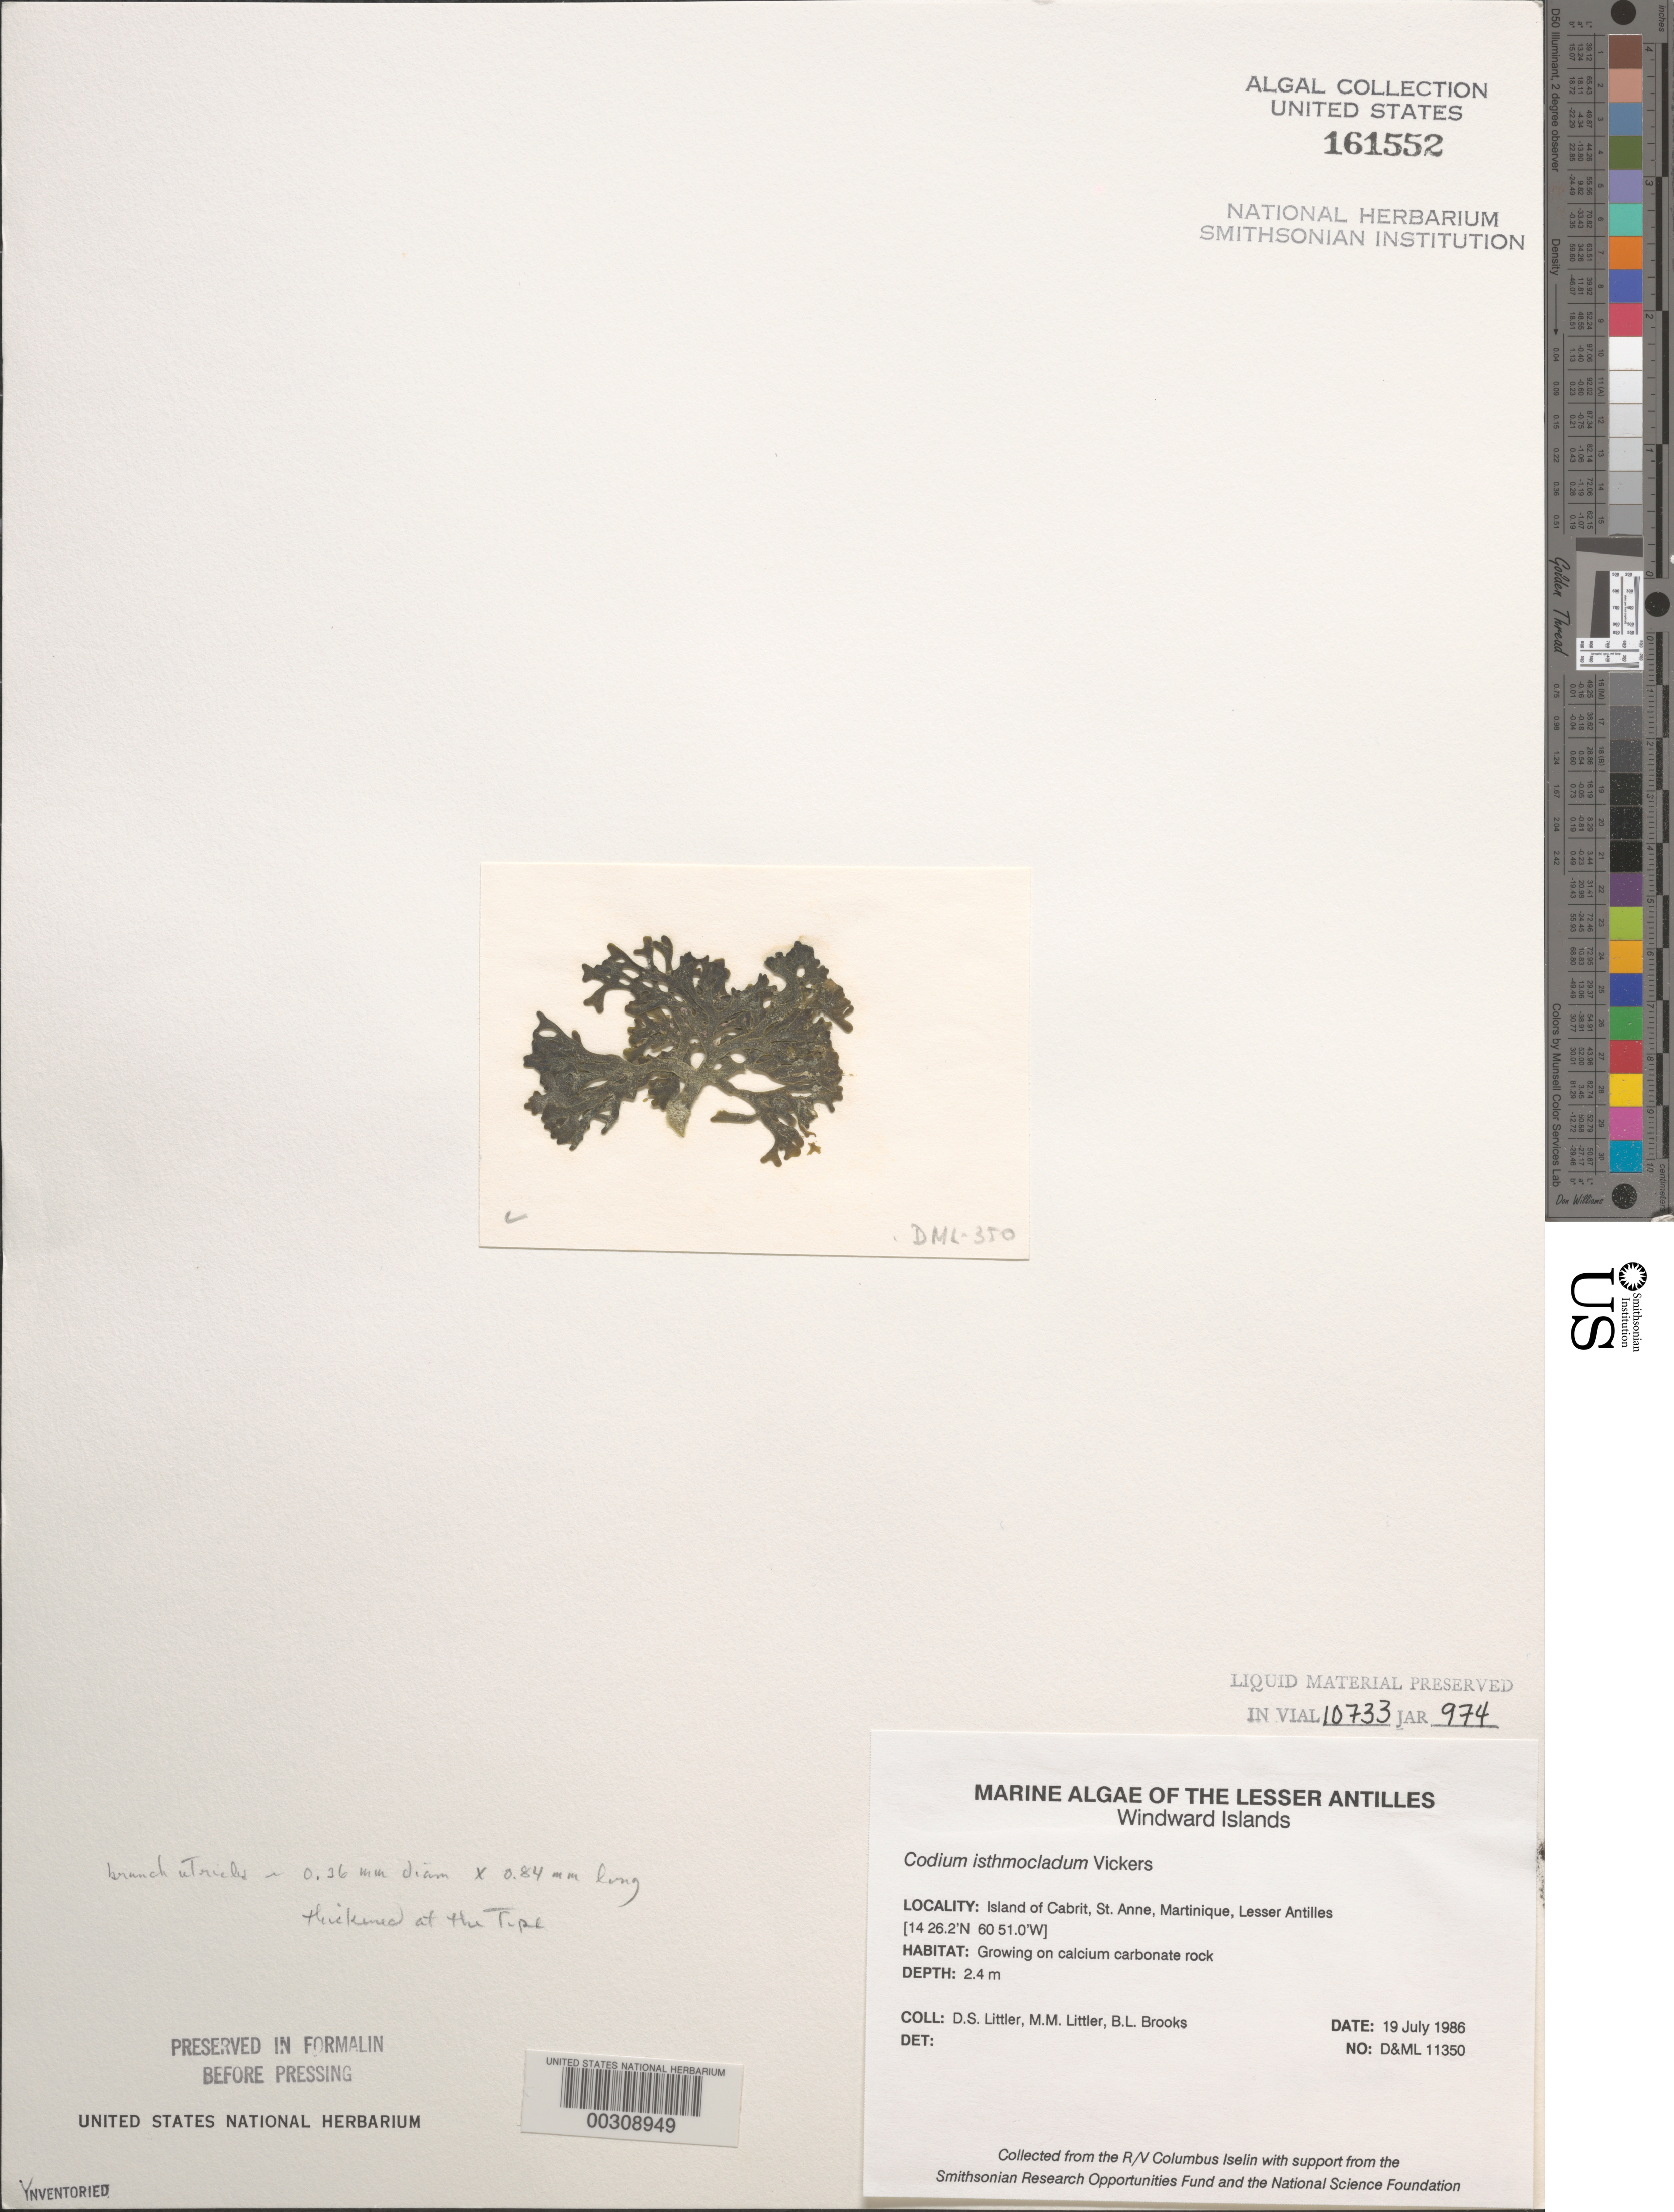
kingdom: Plantae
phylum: Chlorophyta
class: Ulvophyceae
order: Bryopsidales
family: Codiaceae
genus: Codium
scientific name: Codium isthmocladum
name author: Vickers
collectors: D. S. Littler, M. M. Littler & B. Brooks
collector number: D&ML 11350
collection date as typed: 19 Jul 1986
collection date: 1986-07-19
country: Martinique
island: Cabrit Island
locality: St. Anne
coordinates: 14 26.2' N, 60 51.0' W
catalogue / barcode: US 161552